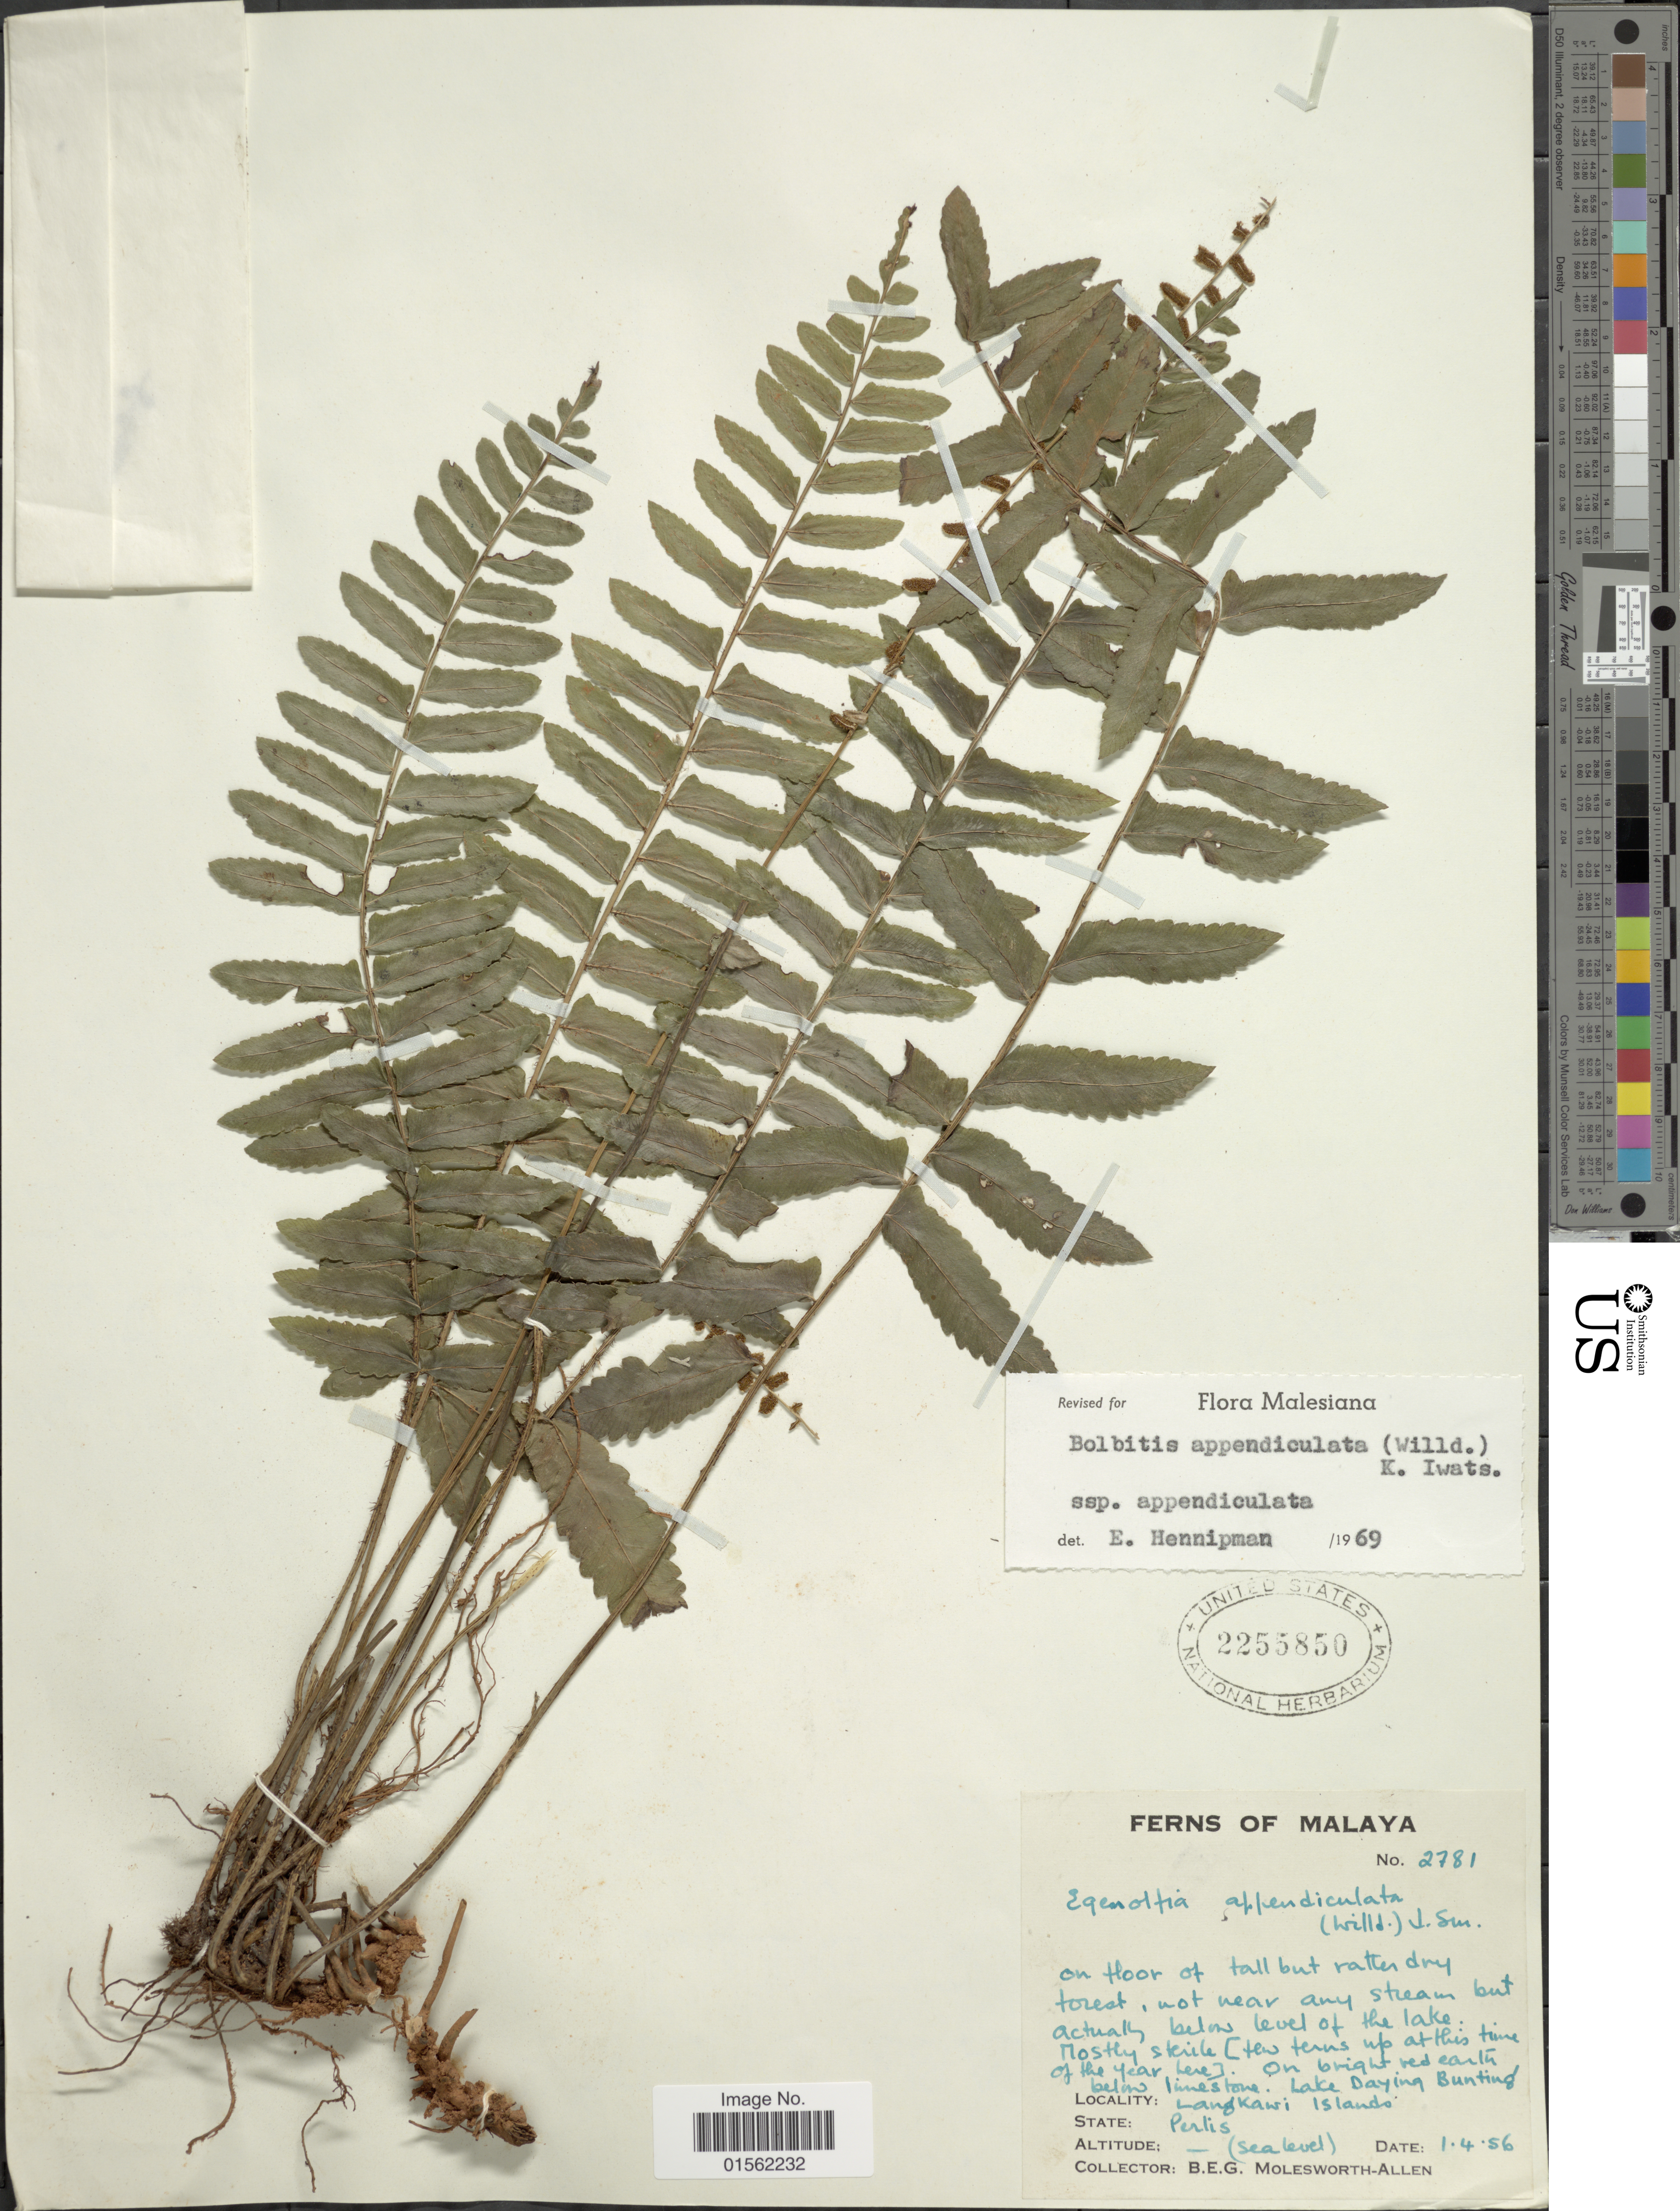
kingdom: Plantae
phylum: Tracheophyta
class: Polypodiopsida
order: Polypodiales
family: Dryopteridaceae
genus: Bolbitis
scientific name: Bolbitis appendiculata var. appendiculata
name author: (Willd.) K. Iwats.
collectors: B. E. G. Molesworth-Allen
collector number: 2781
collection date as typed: Transcribed d/m/y: 1/4/56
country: Malaysia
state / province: Perlis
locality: Malaya, not near any stream but actually below level of the lake, on bright red earth below limestone, Lake Daying Bunting, Langkawi Islands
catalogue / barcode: US 2255850